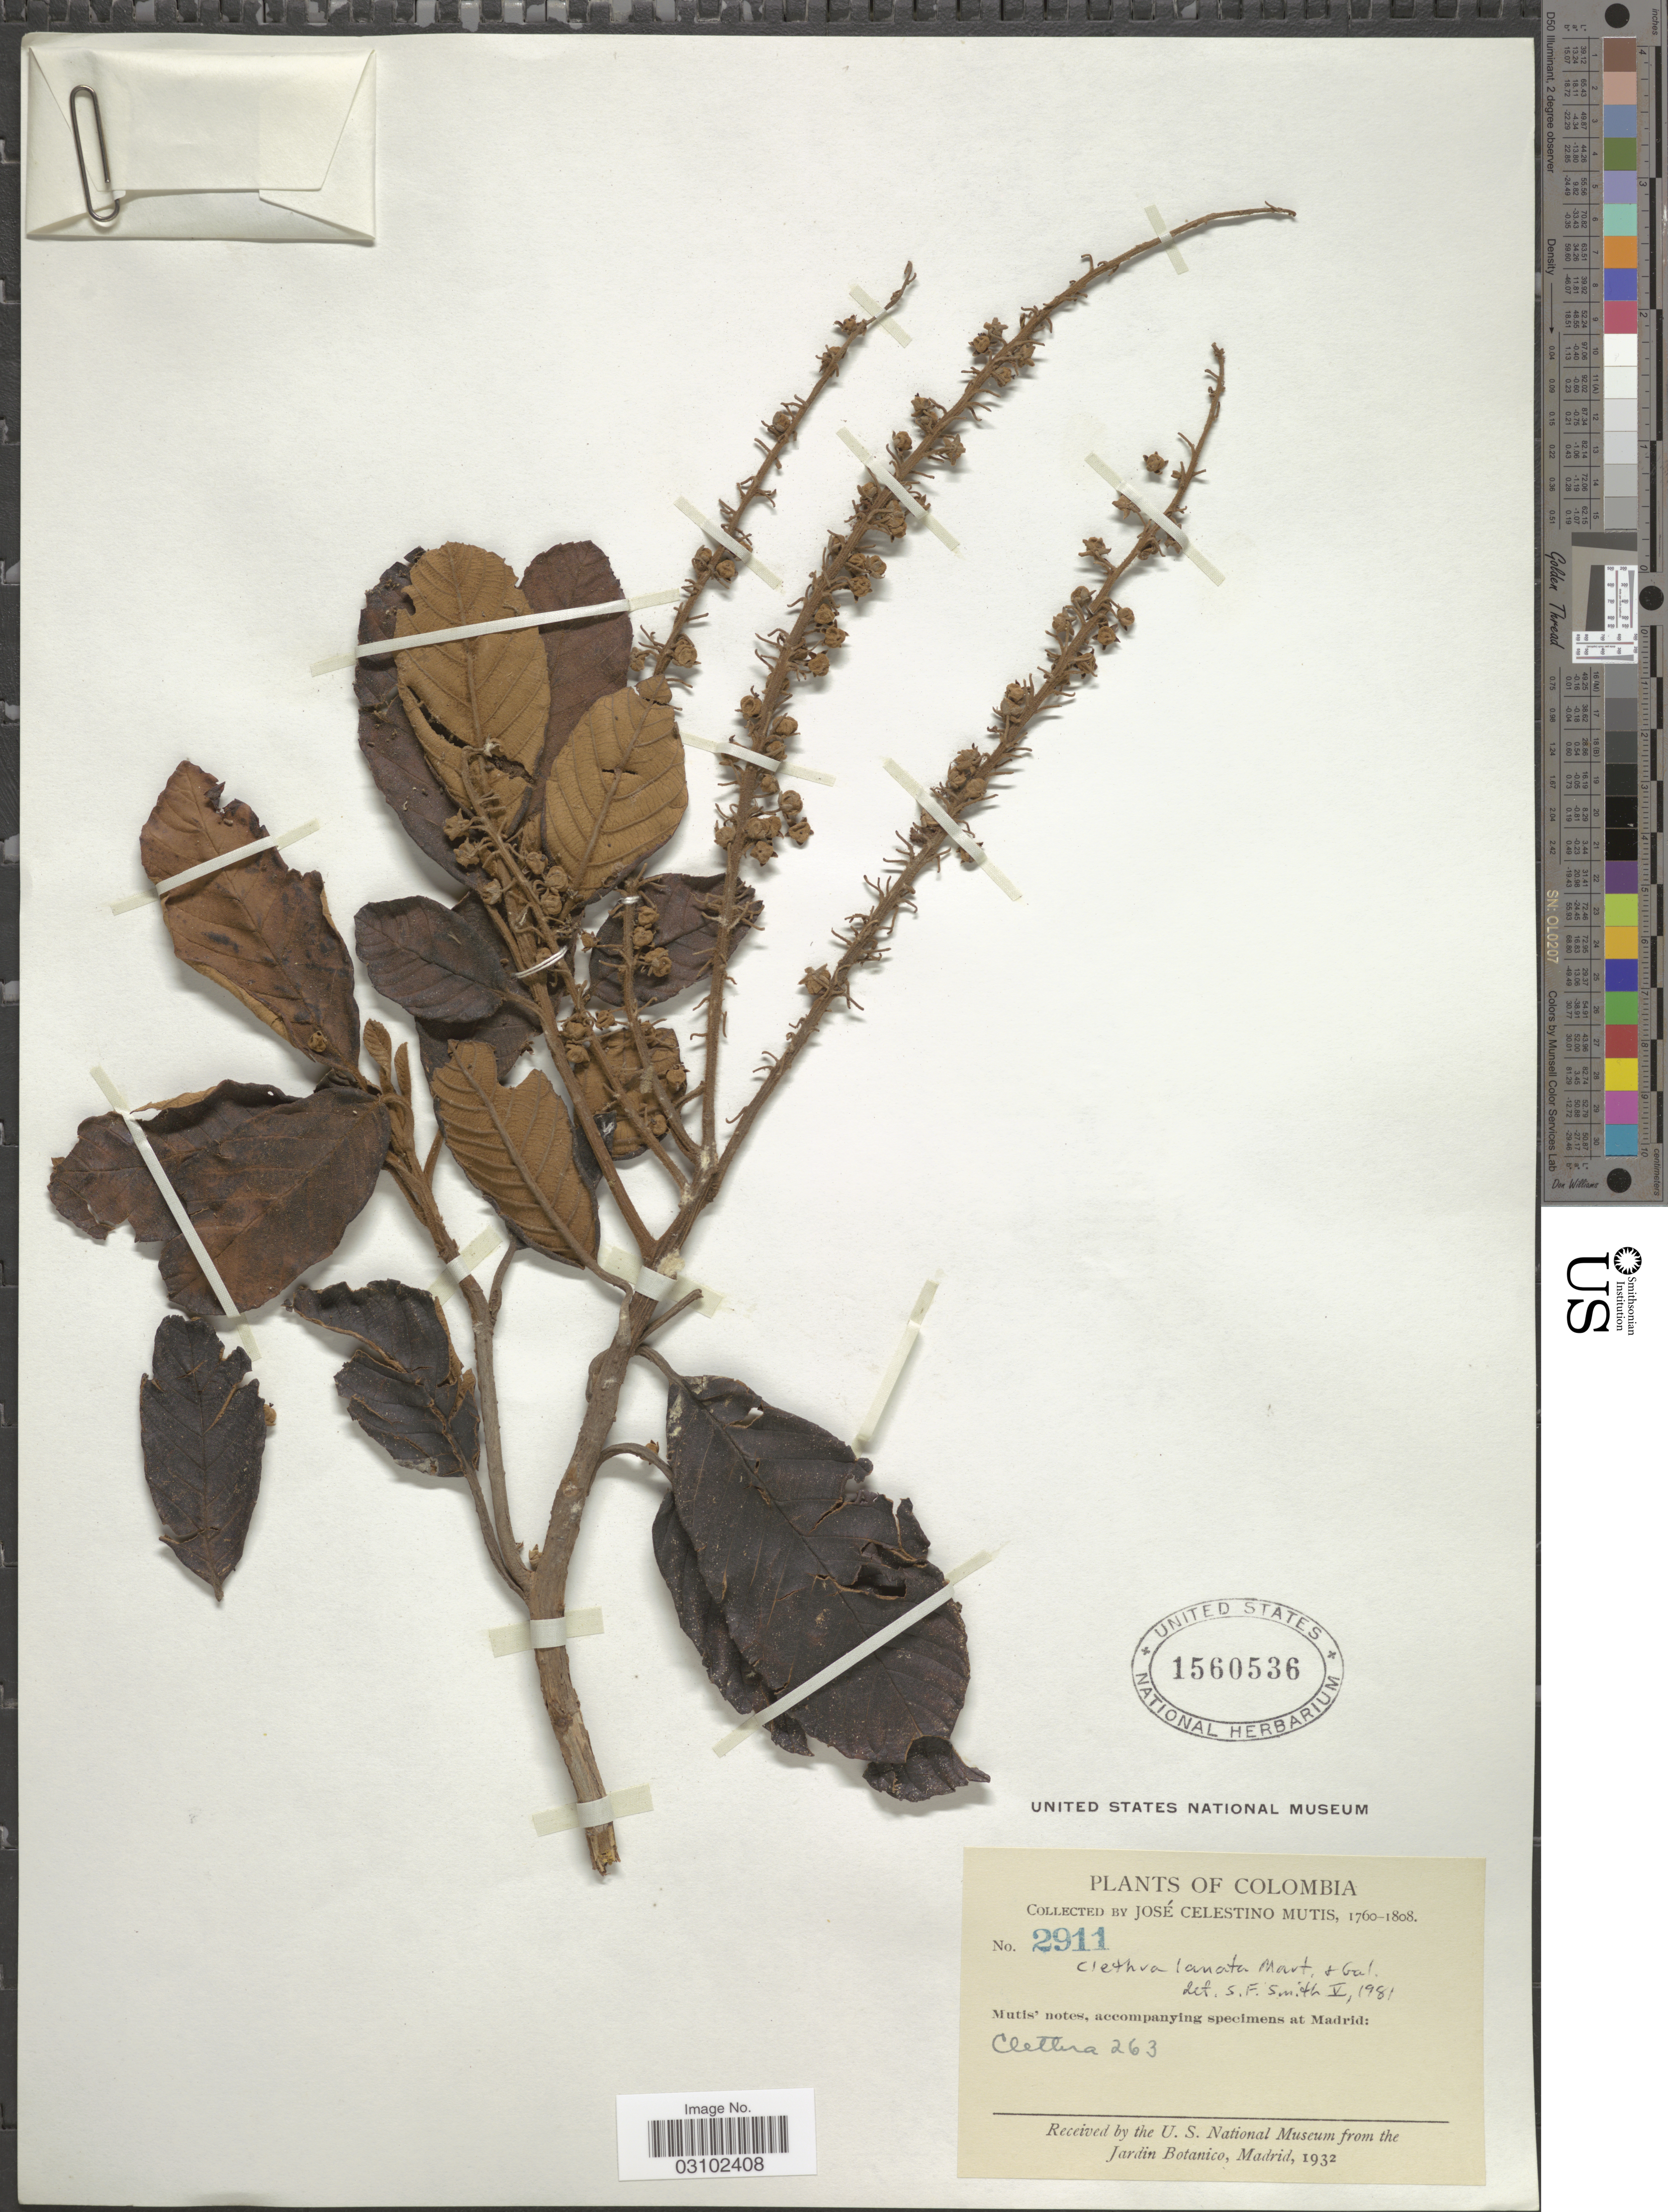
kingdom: Plantae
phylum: Tracheophyta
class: Magnoliopsida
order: Ericales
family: Clethraceae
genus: Clethra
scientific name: Clethra lanata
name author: M. Martens & Galeotti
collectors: J. C. B. Mutis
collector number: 2911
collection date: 1760/1808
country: Colombia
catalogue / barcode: US 1560536